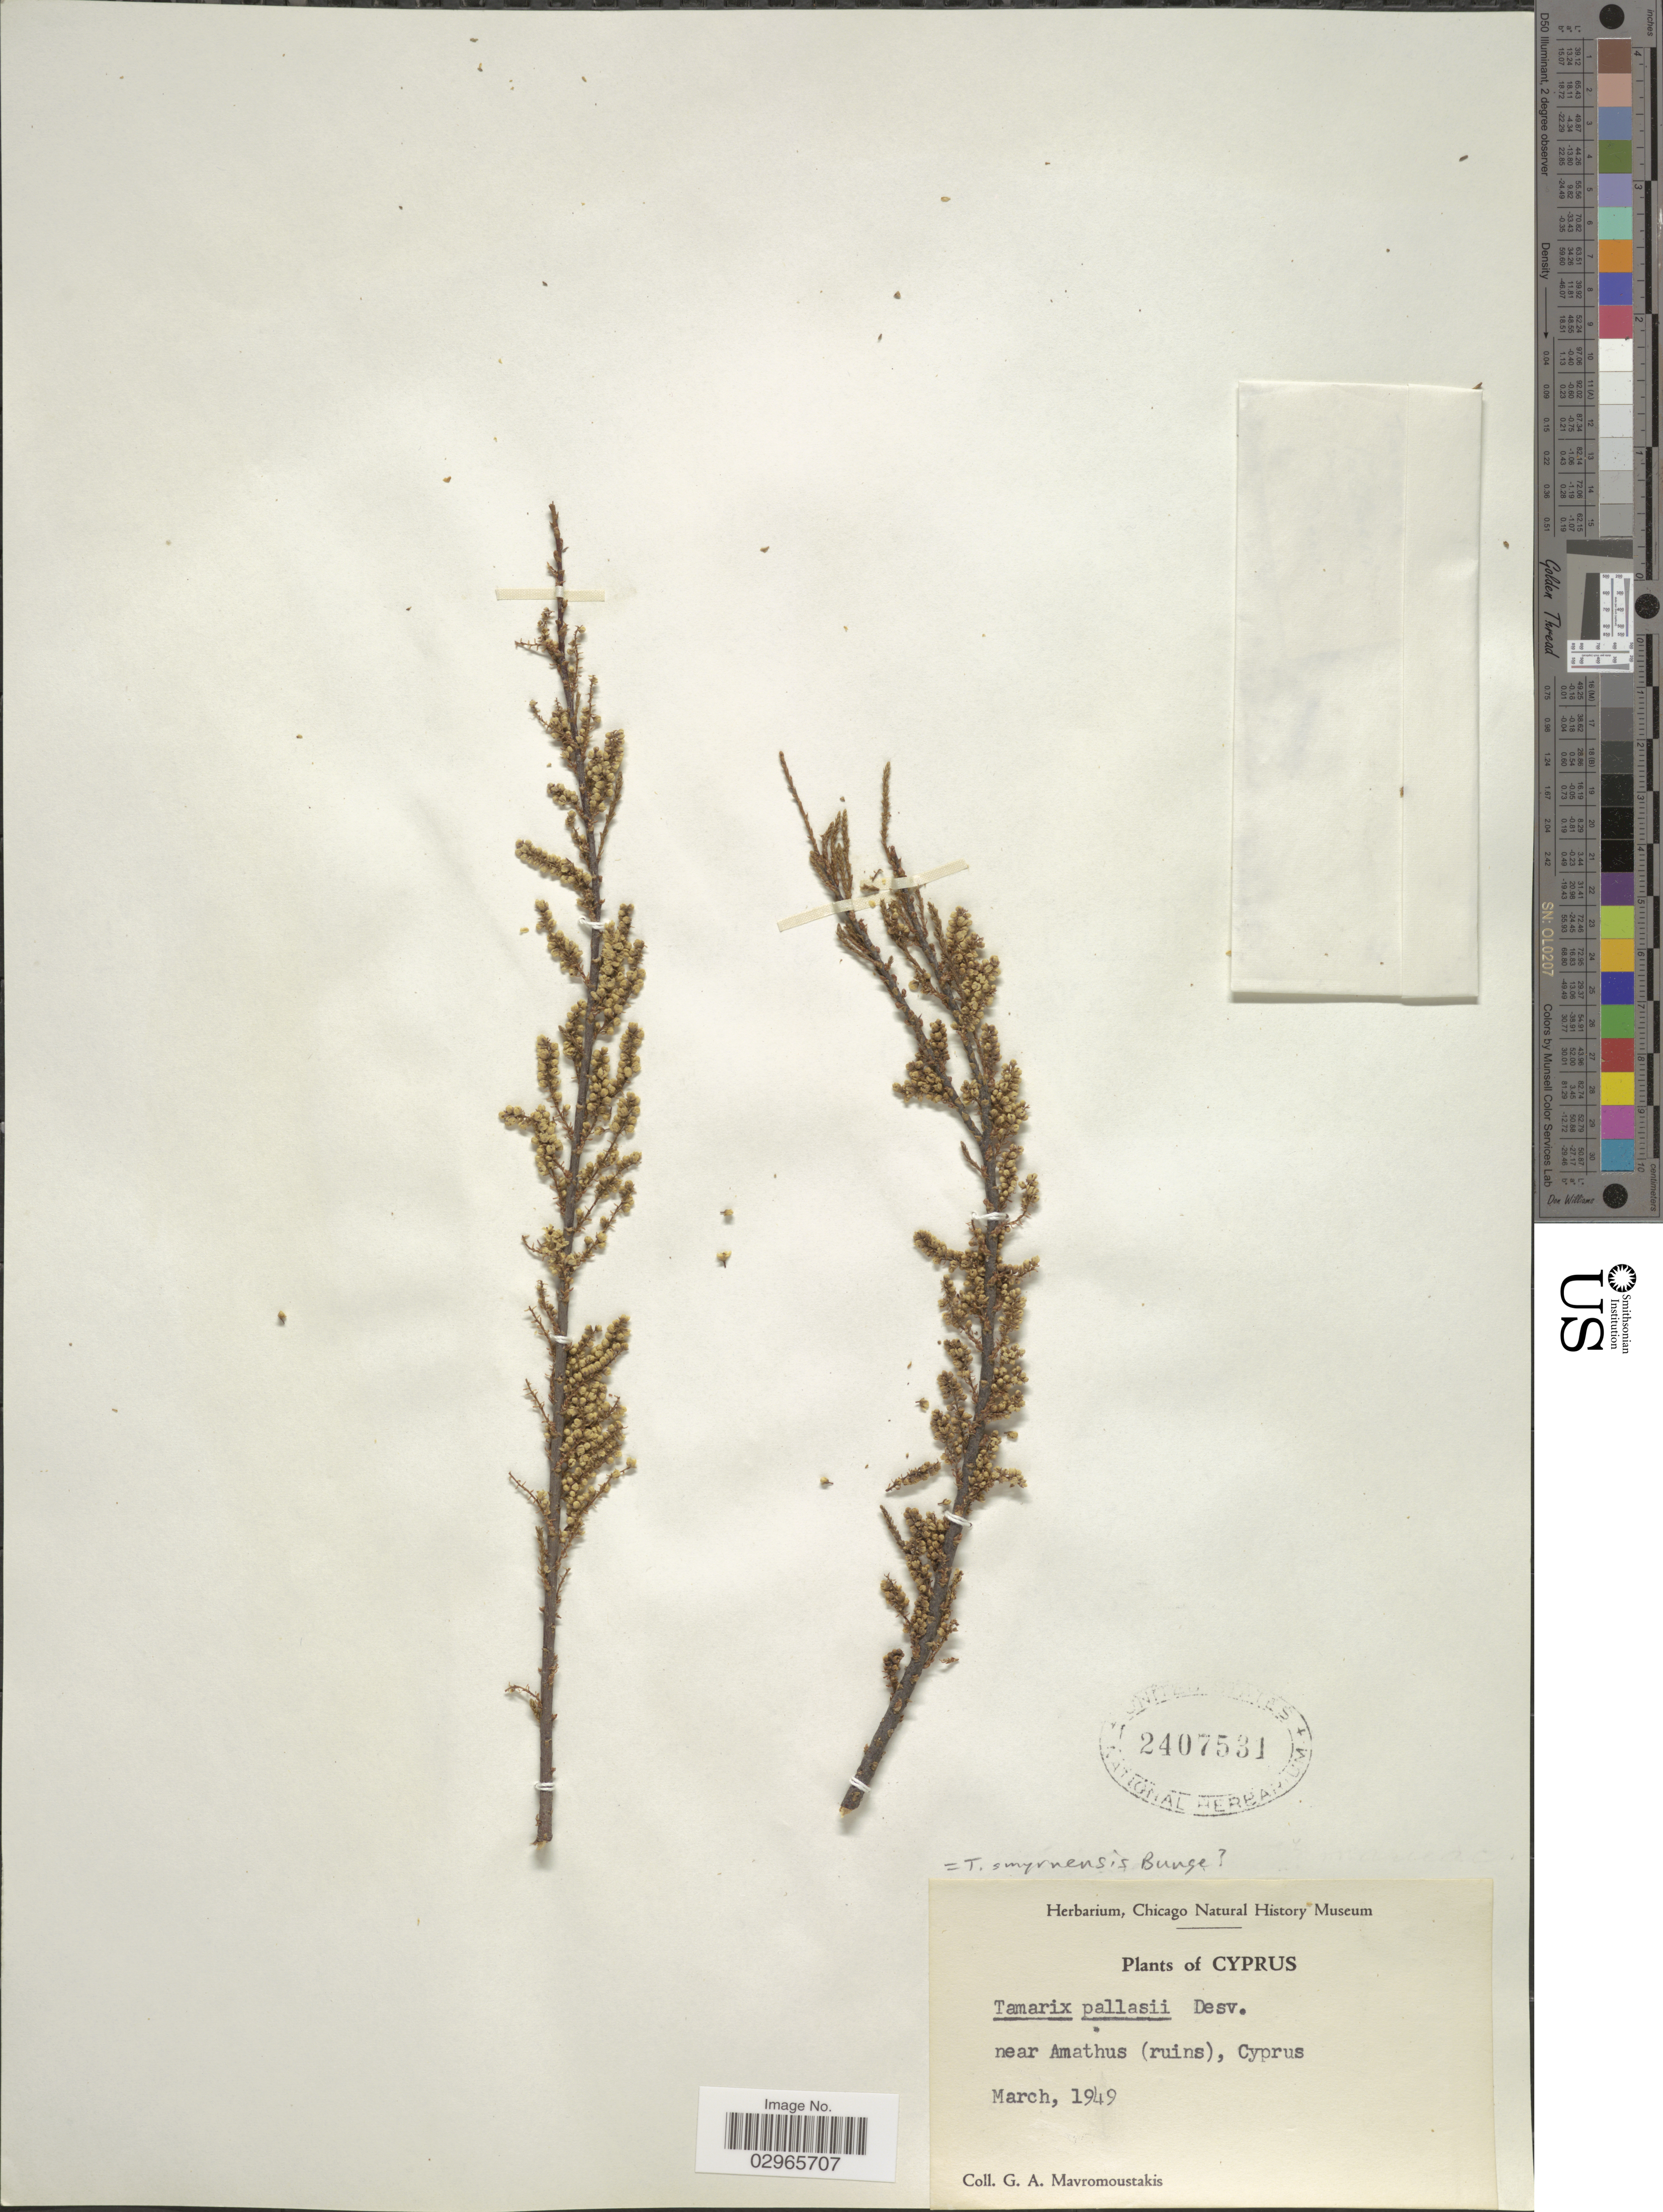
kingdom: Plantae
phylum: Tracheophyta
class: Magnoliopsida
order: Caryophyllales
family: Tamaricaceae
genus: Tamarix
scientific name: Tamarix smyrnensis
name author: Bunge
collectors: G. Mavromoustakis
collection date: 1949-03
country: Cyprus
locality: Near Amathus (ruins).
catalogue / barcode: US 2407531